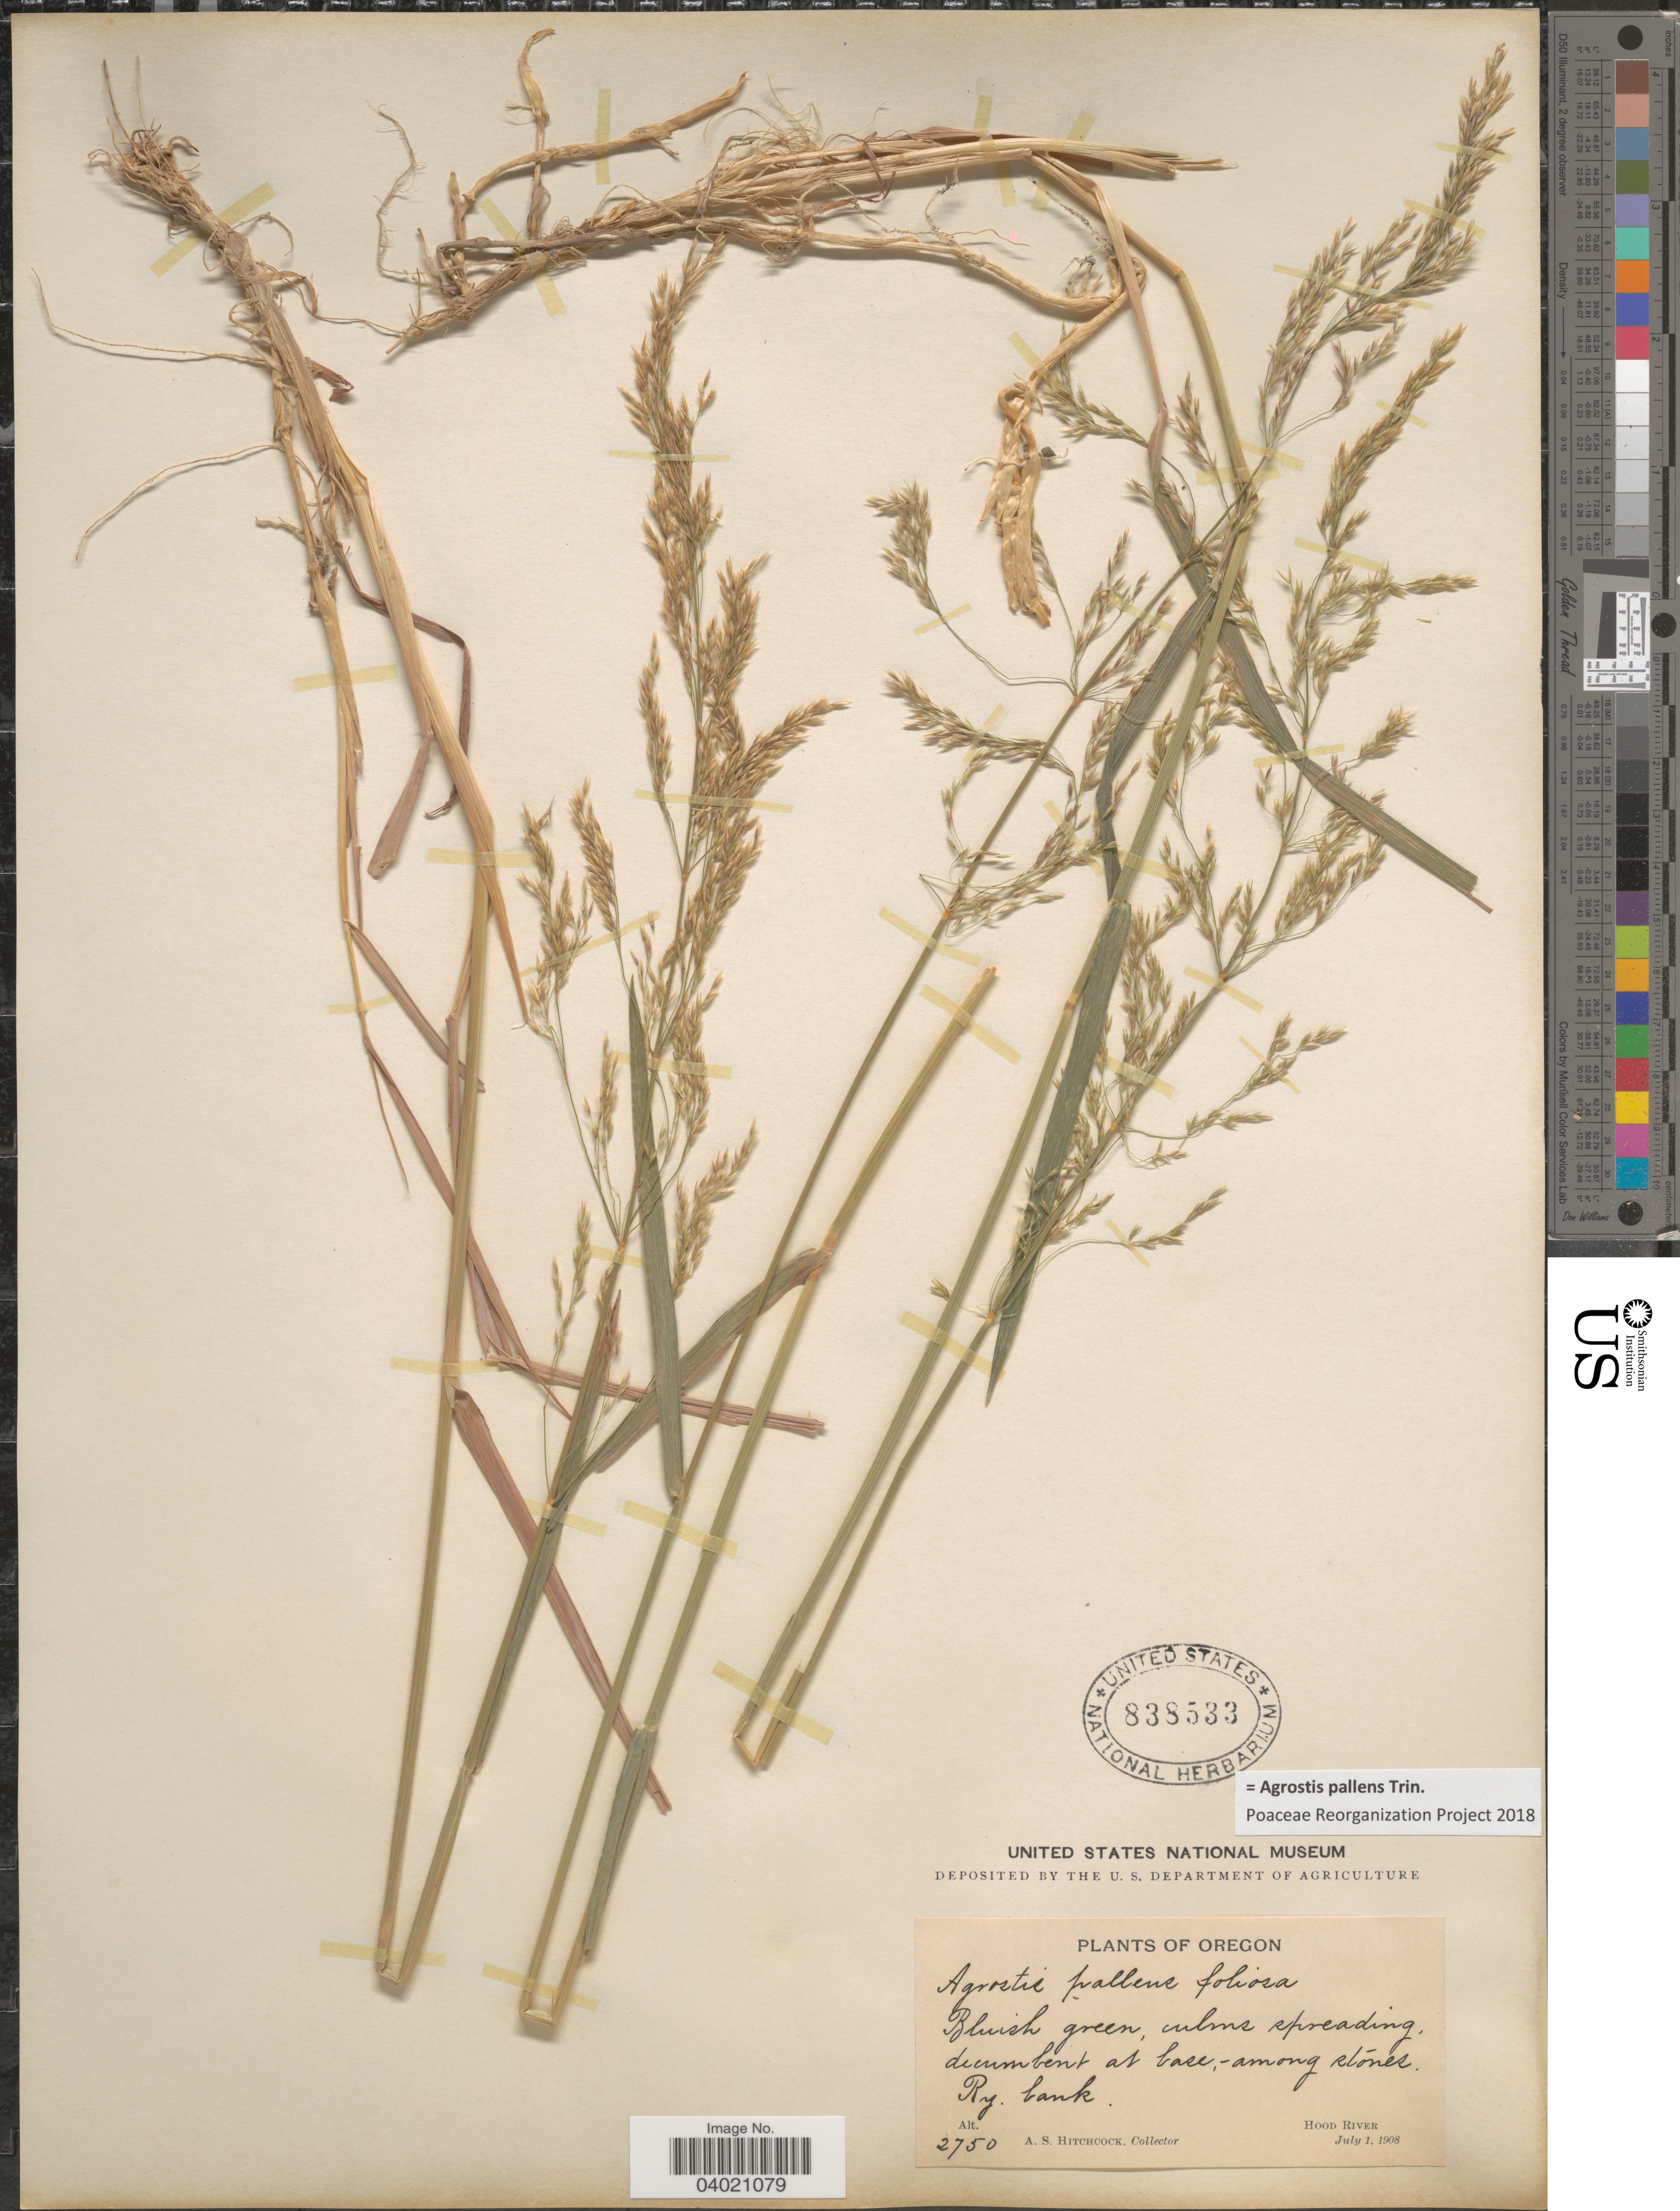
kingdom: Plantae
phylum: Tracheophyta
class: Liliopsida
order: Poales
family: Poaceae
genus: Agrostis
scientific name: Agrostis pallens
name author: Trin.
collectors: A. S. Hitchcock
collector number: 2750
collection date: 1908-07-01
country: United States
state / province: Oregon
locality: Ry bank. Hood River.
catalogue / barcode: US 838533